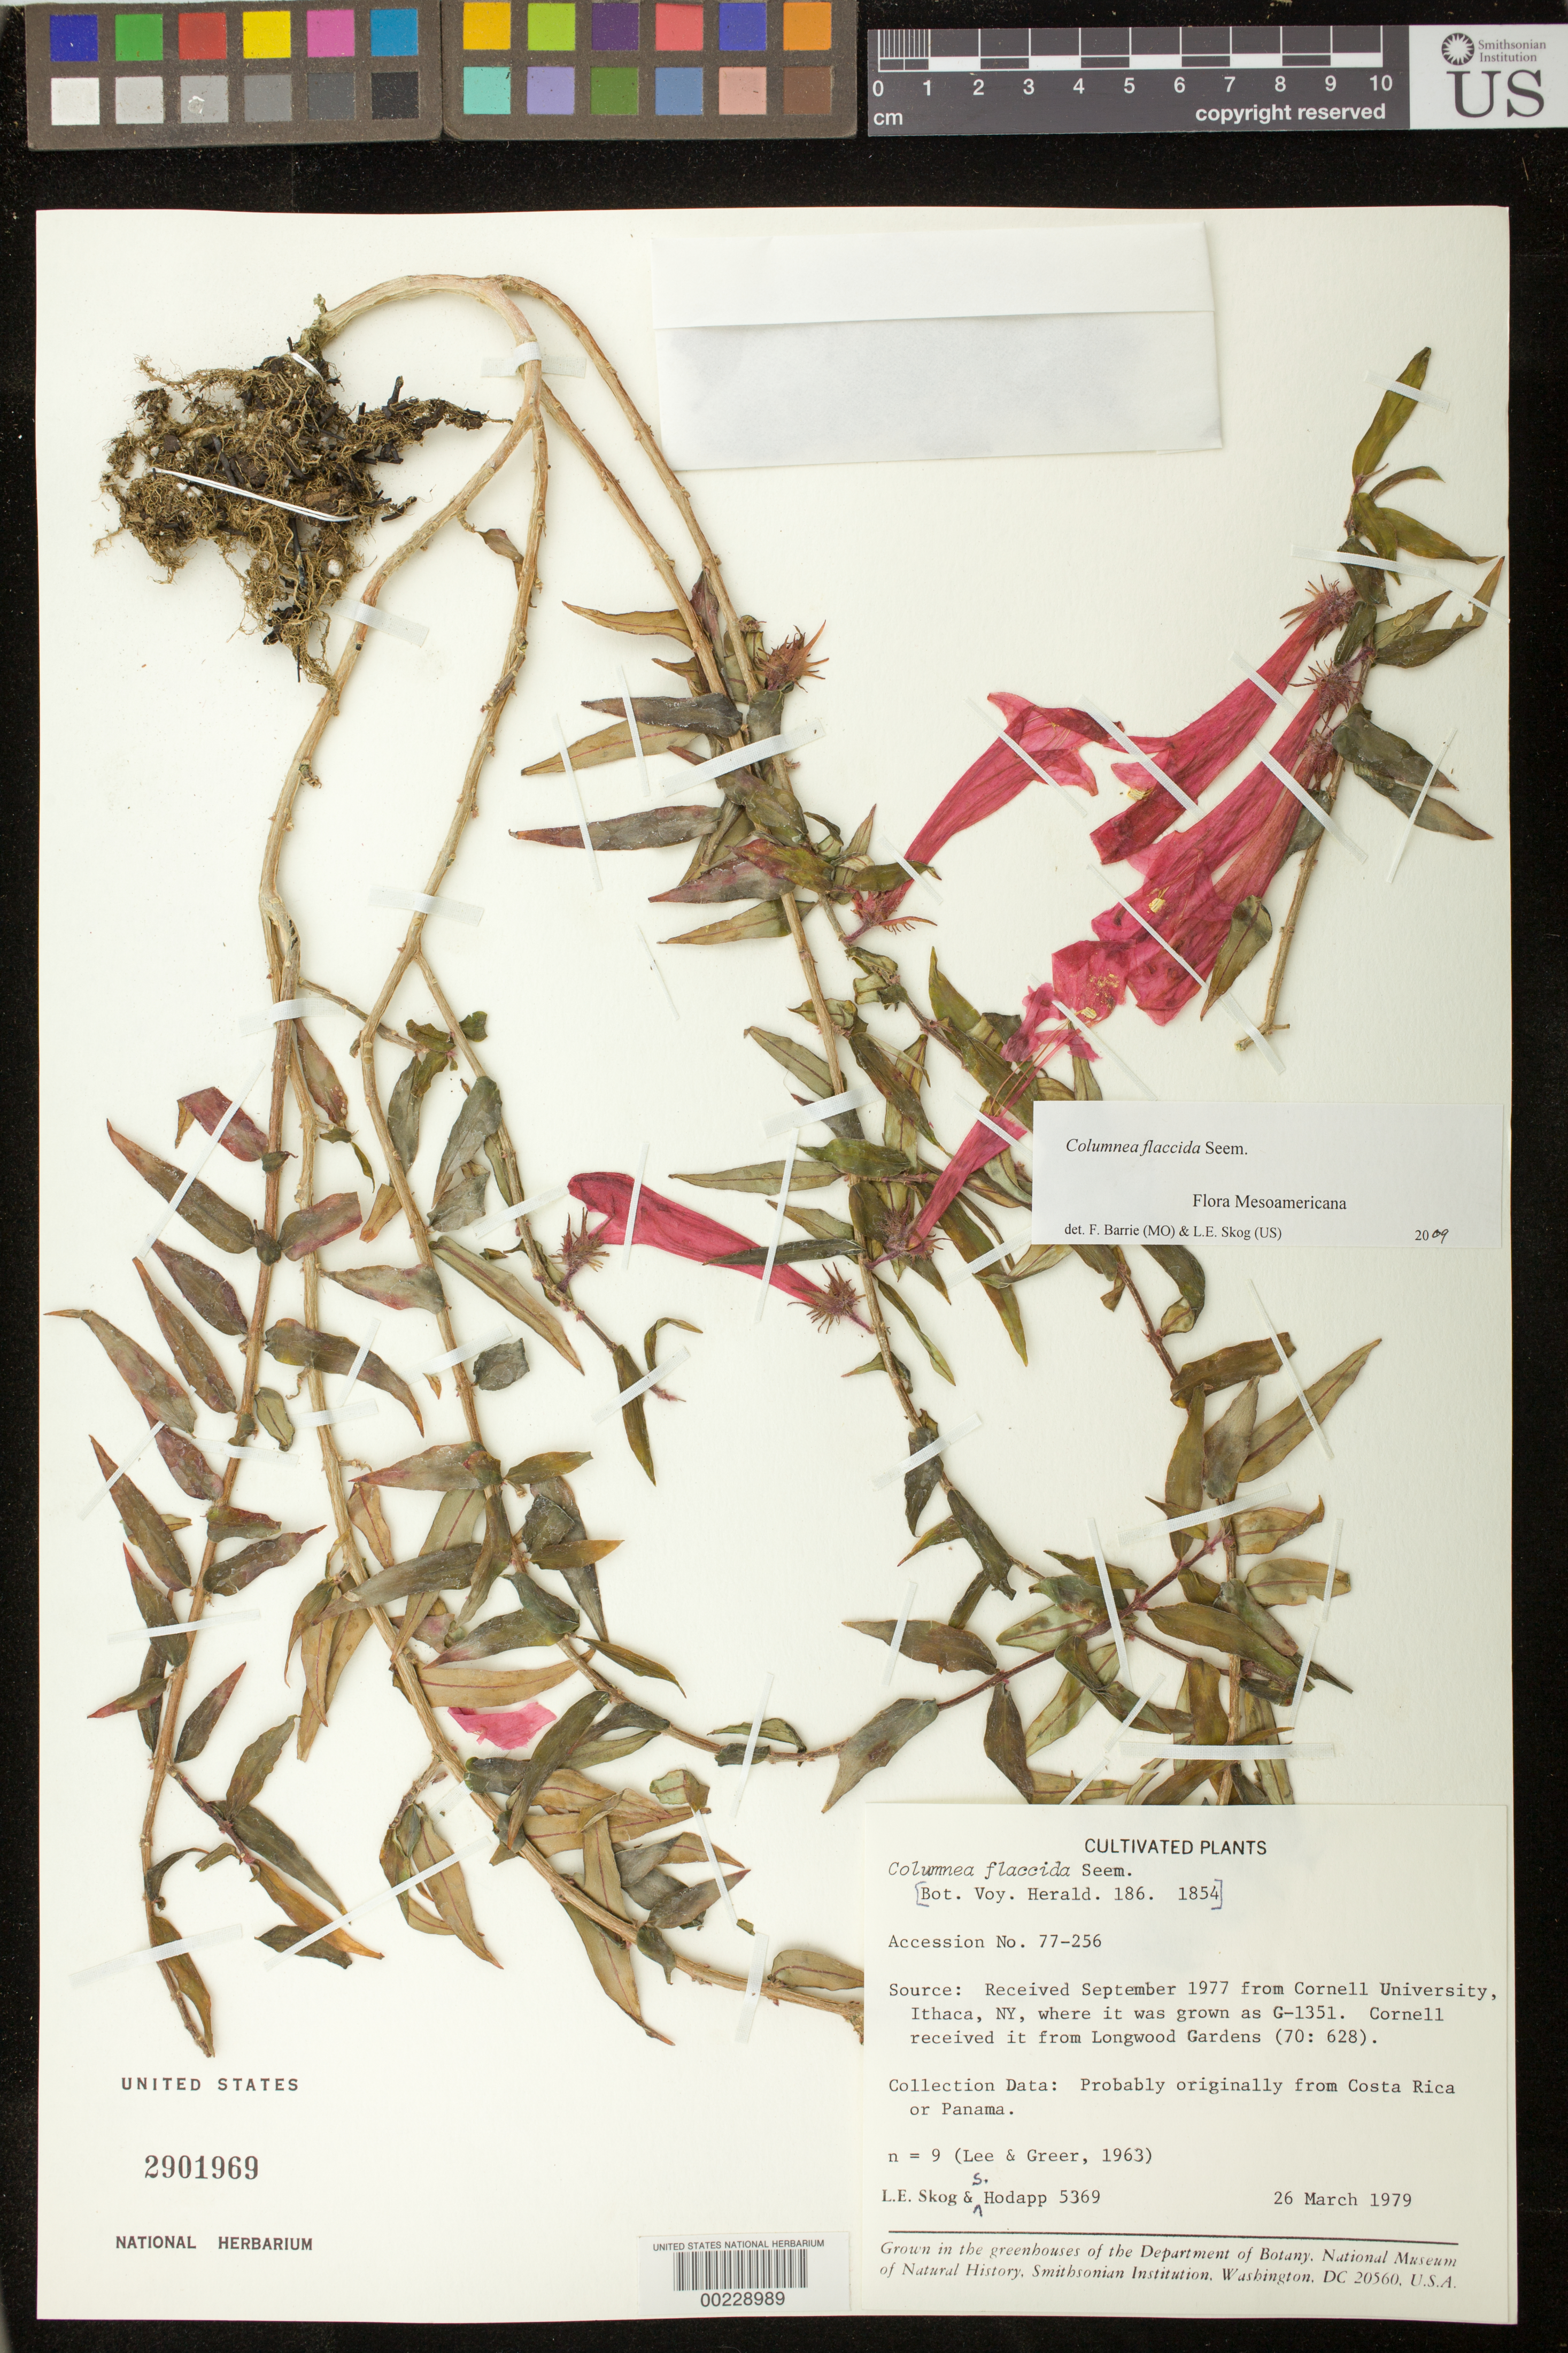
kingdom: Plantae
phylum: Tracheophyta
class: Magnoliopsida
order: Lamiales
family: Gesneriaceae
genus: Columnea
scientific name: Columnea flaccida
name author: Seem.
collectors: L. E. Skog & S. Hodapp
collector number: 5369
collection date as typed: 26 Mar 1979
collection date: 1979-03-26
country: Costa Rica / Panama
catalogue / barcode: US 2901969